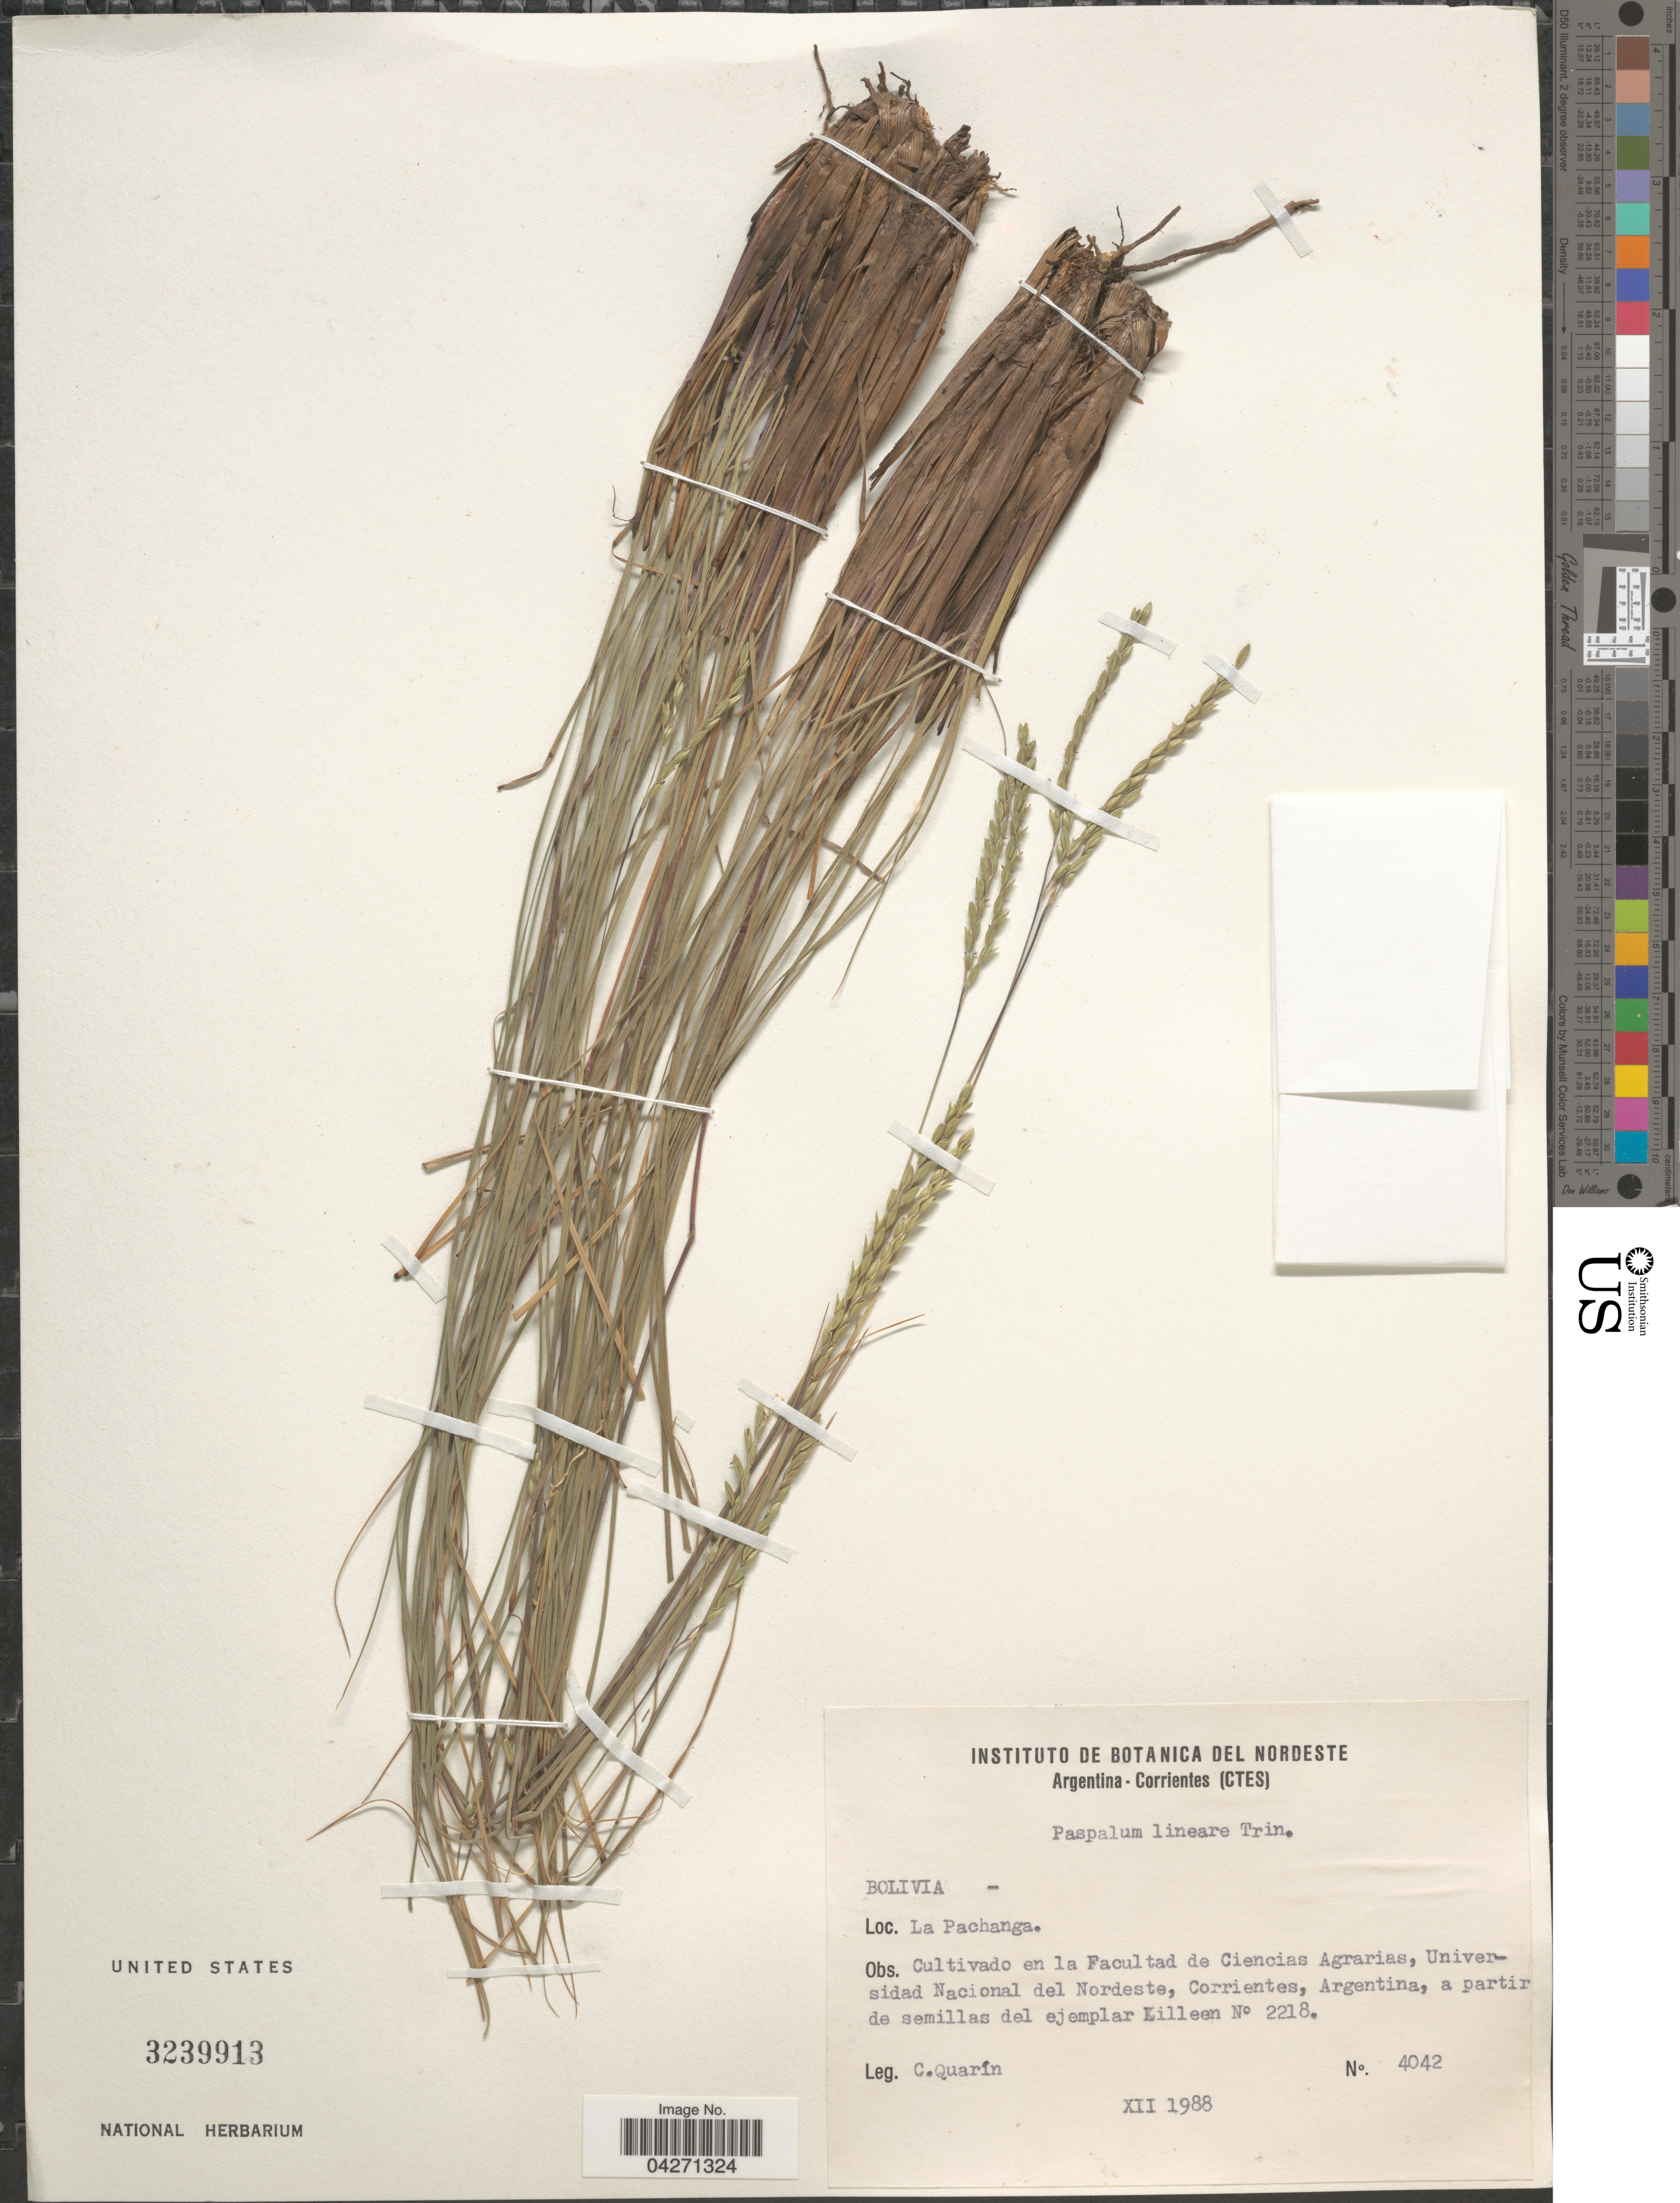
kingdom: Plantae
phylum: Tracheophyta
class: Liliopsida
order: Poales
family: Poaceae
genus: Paspalum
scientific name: Paspalum lineare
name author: E. Fourn.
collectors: C. Quarín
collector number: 4042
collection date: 1988-12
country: Argentina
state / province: Corrientes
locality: La Pachanga. Cultivado en la Facultad de Ciencias Agrarias, Universidad Nacional del Nordeste.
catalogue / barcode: US 3239913